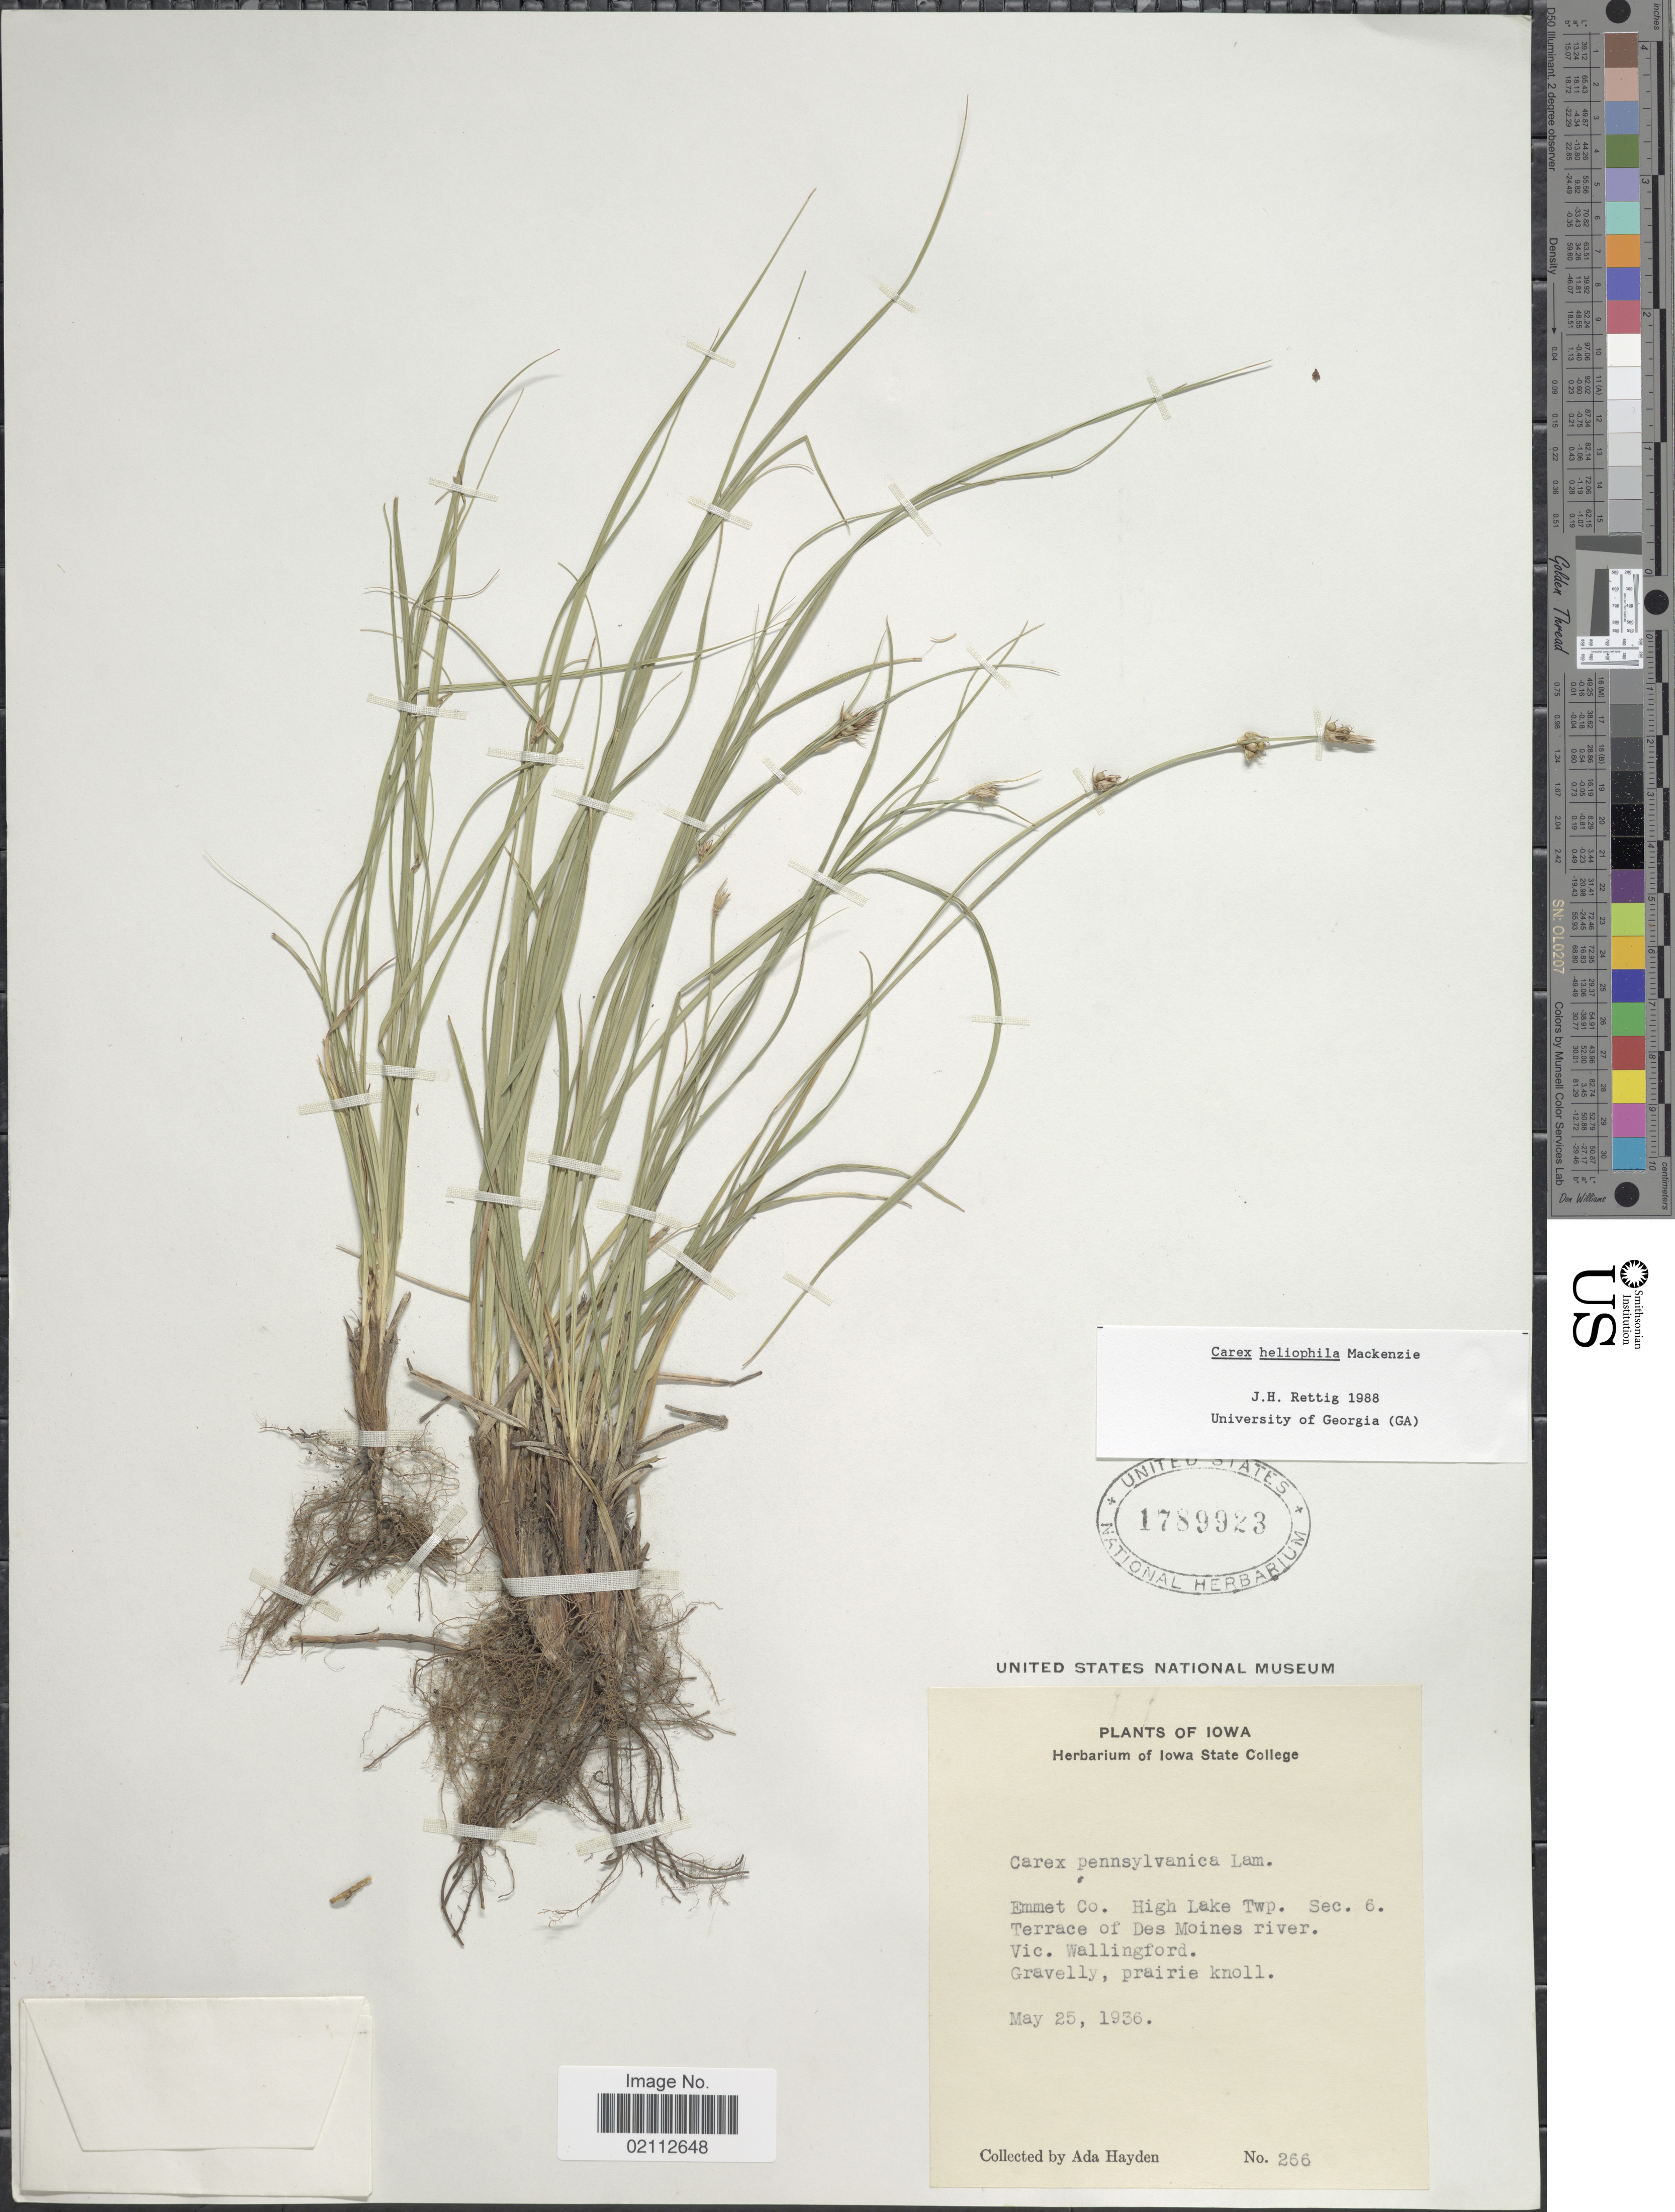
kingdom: Plantae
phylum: Tracheophyta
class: Liliopsida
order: Poales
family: Cyperaceae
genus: Carex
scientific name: Carex heliophila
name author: Mack.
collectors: Ada Hayden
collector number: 266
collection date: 1936-05-25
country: United States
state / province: Iowa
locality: Emmet Co., High Lake Twp. Sec. 6. Terrace of Des Moines river, Vic. Wallingford.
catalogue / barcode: US 1789923